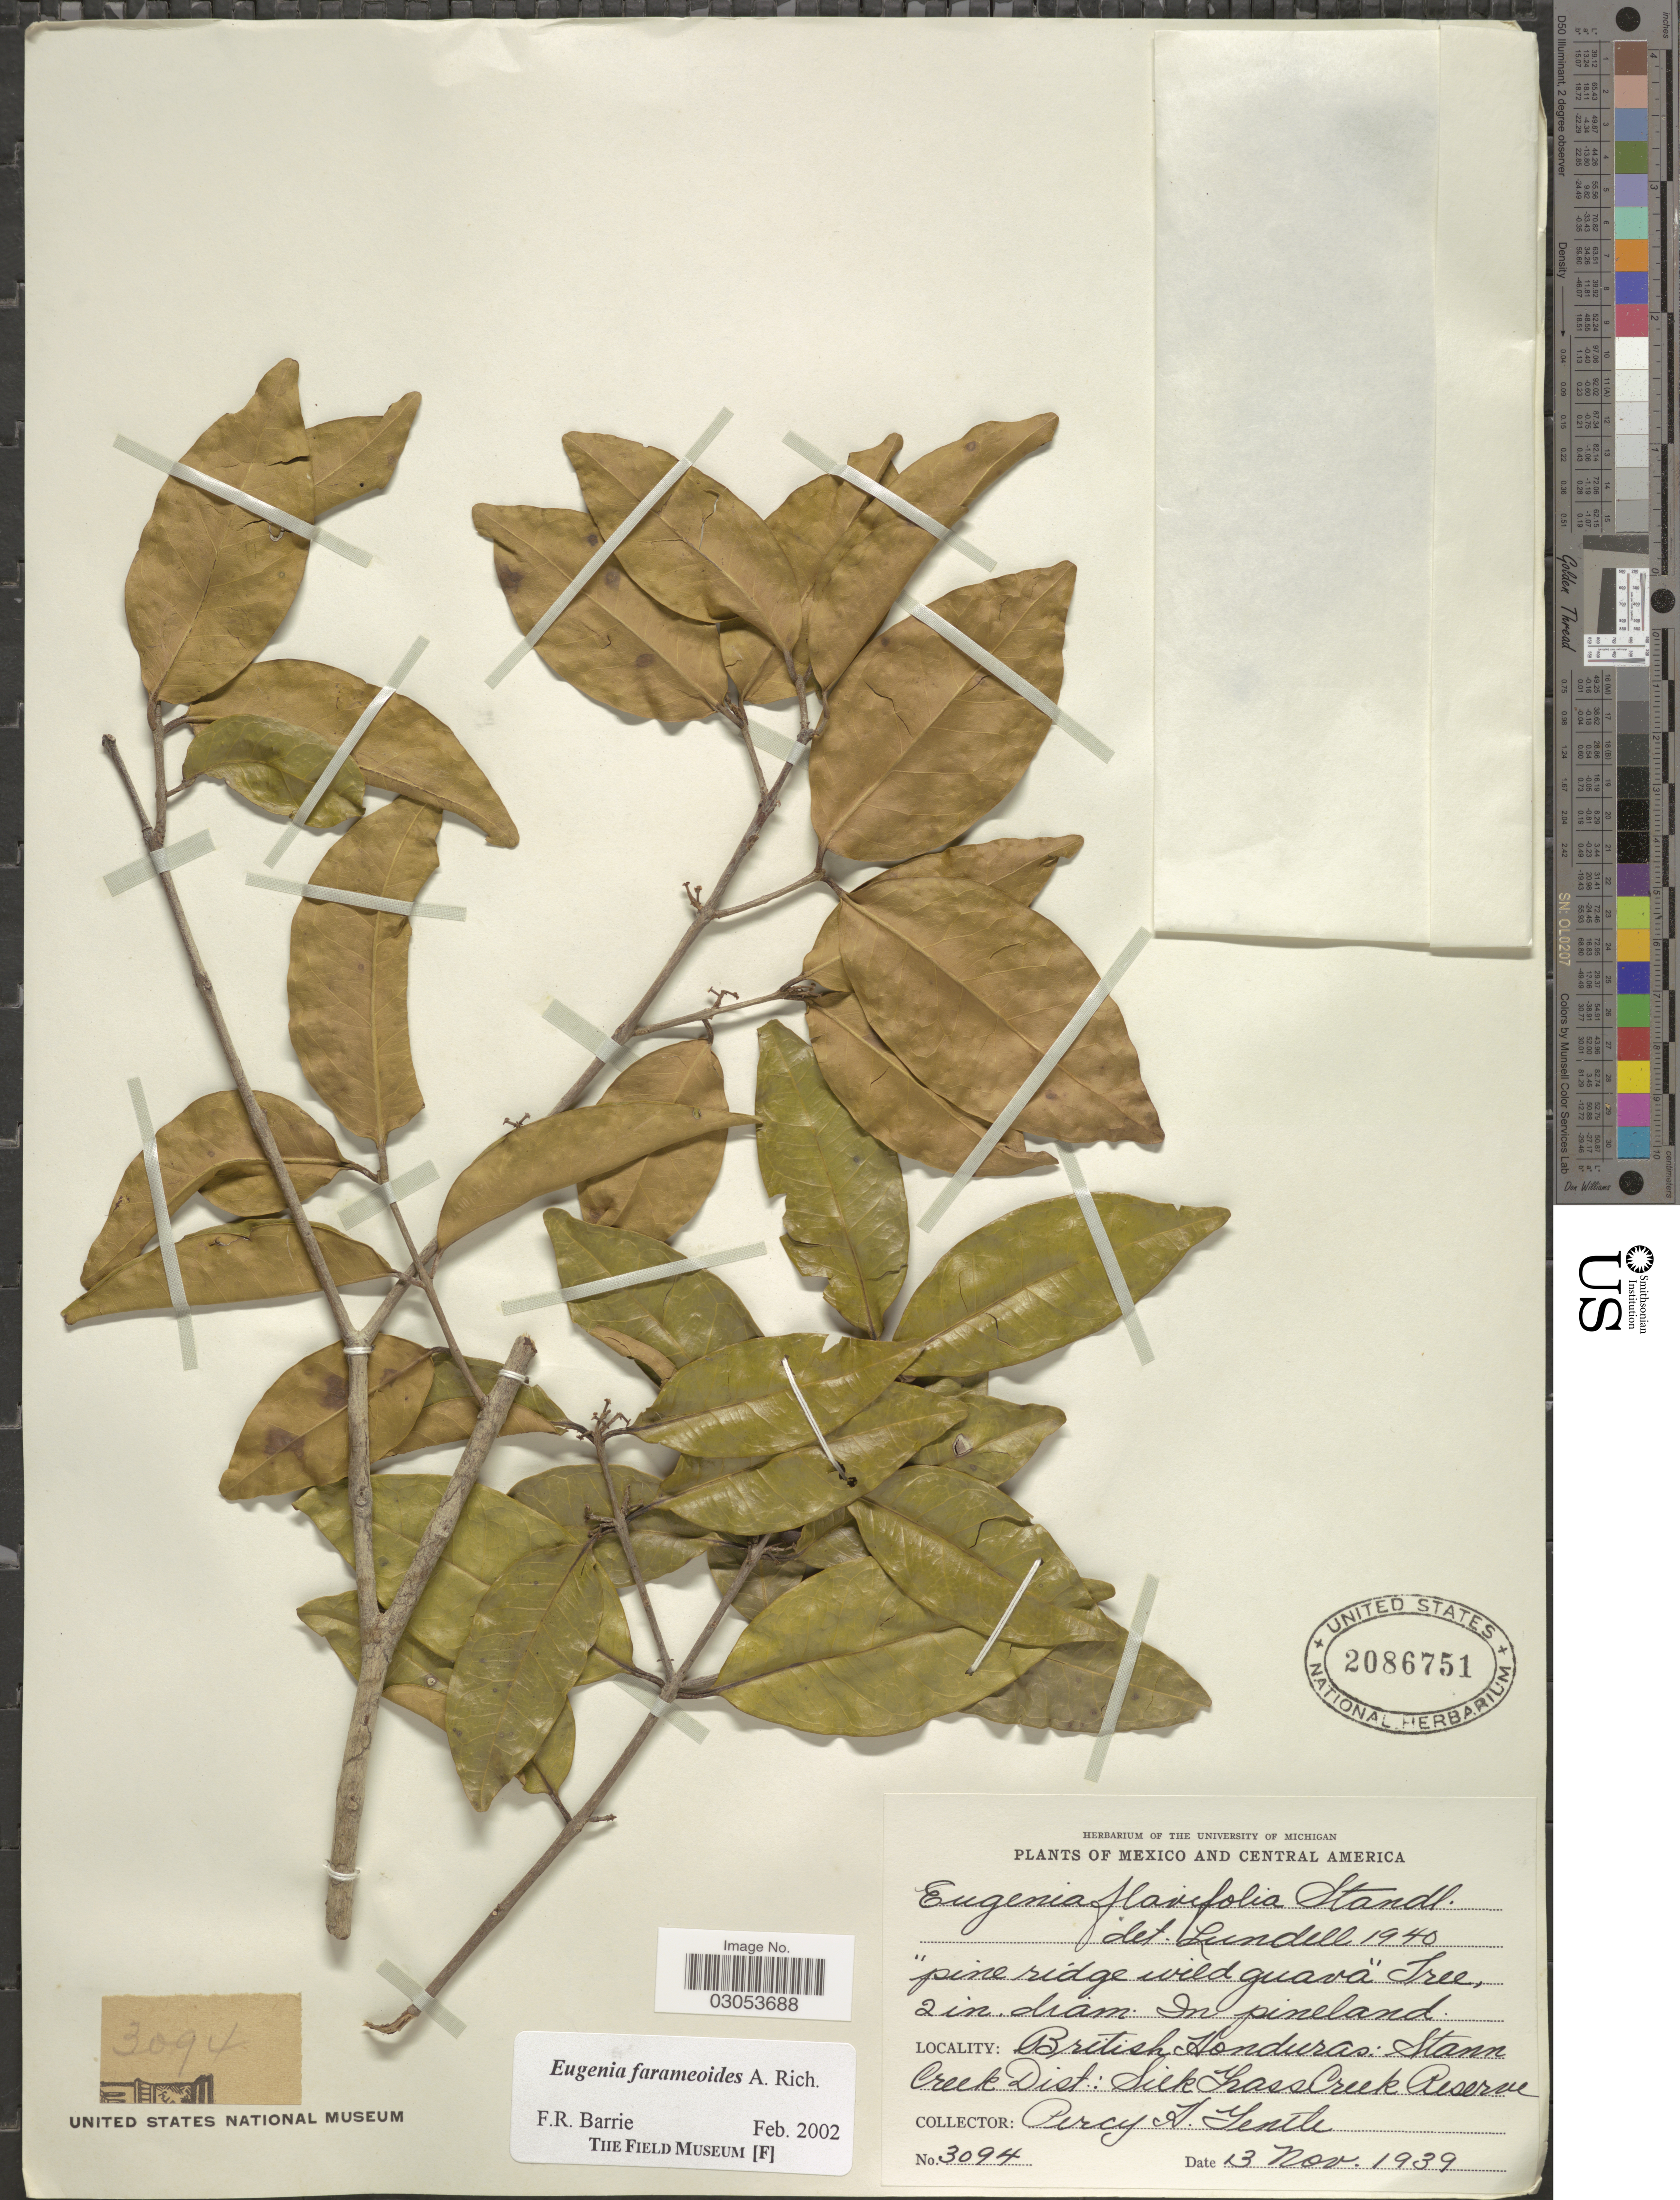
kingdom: Plantae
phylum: Tracheophyta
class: Magnoliopsida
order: Myrtales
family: Myrtaceae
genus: Eugenia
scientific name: Eugenia farameoides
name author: A. Rich.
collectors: P. H. Gentle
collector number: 3094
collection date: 1939-11-13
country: Belize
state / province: Stann Creek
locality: Britisch Honduras: Stann Creek Dist.: Sick Grass Creek Reserve.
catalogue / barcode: US 2086751